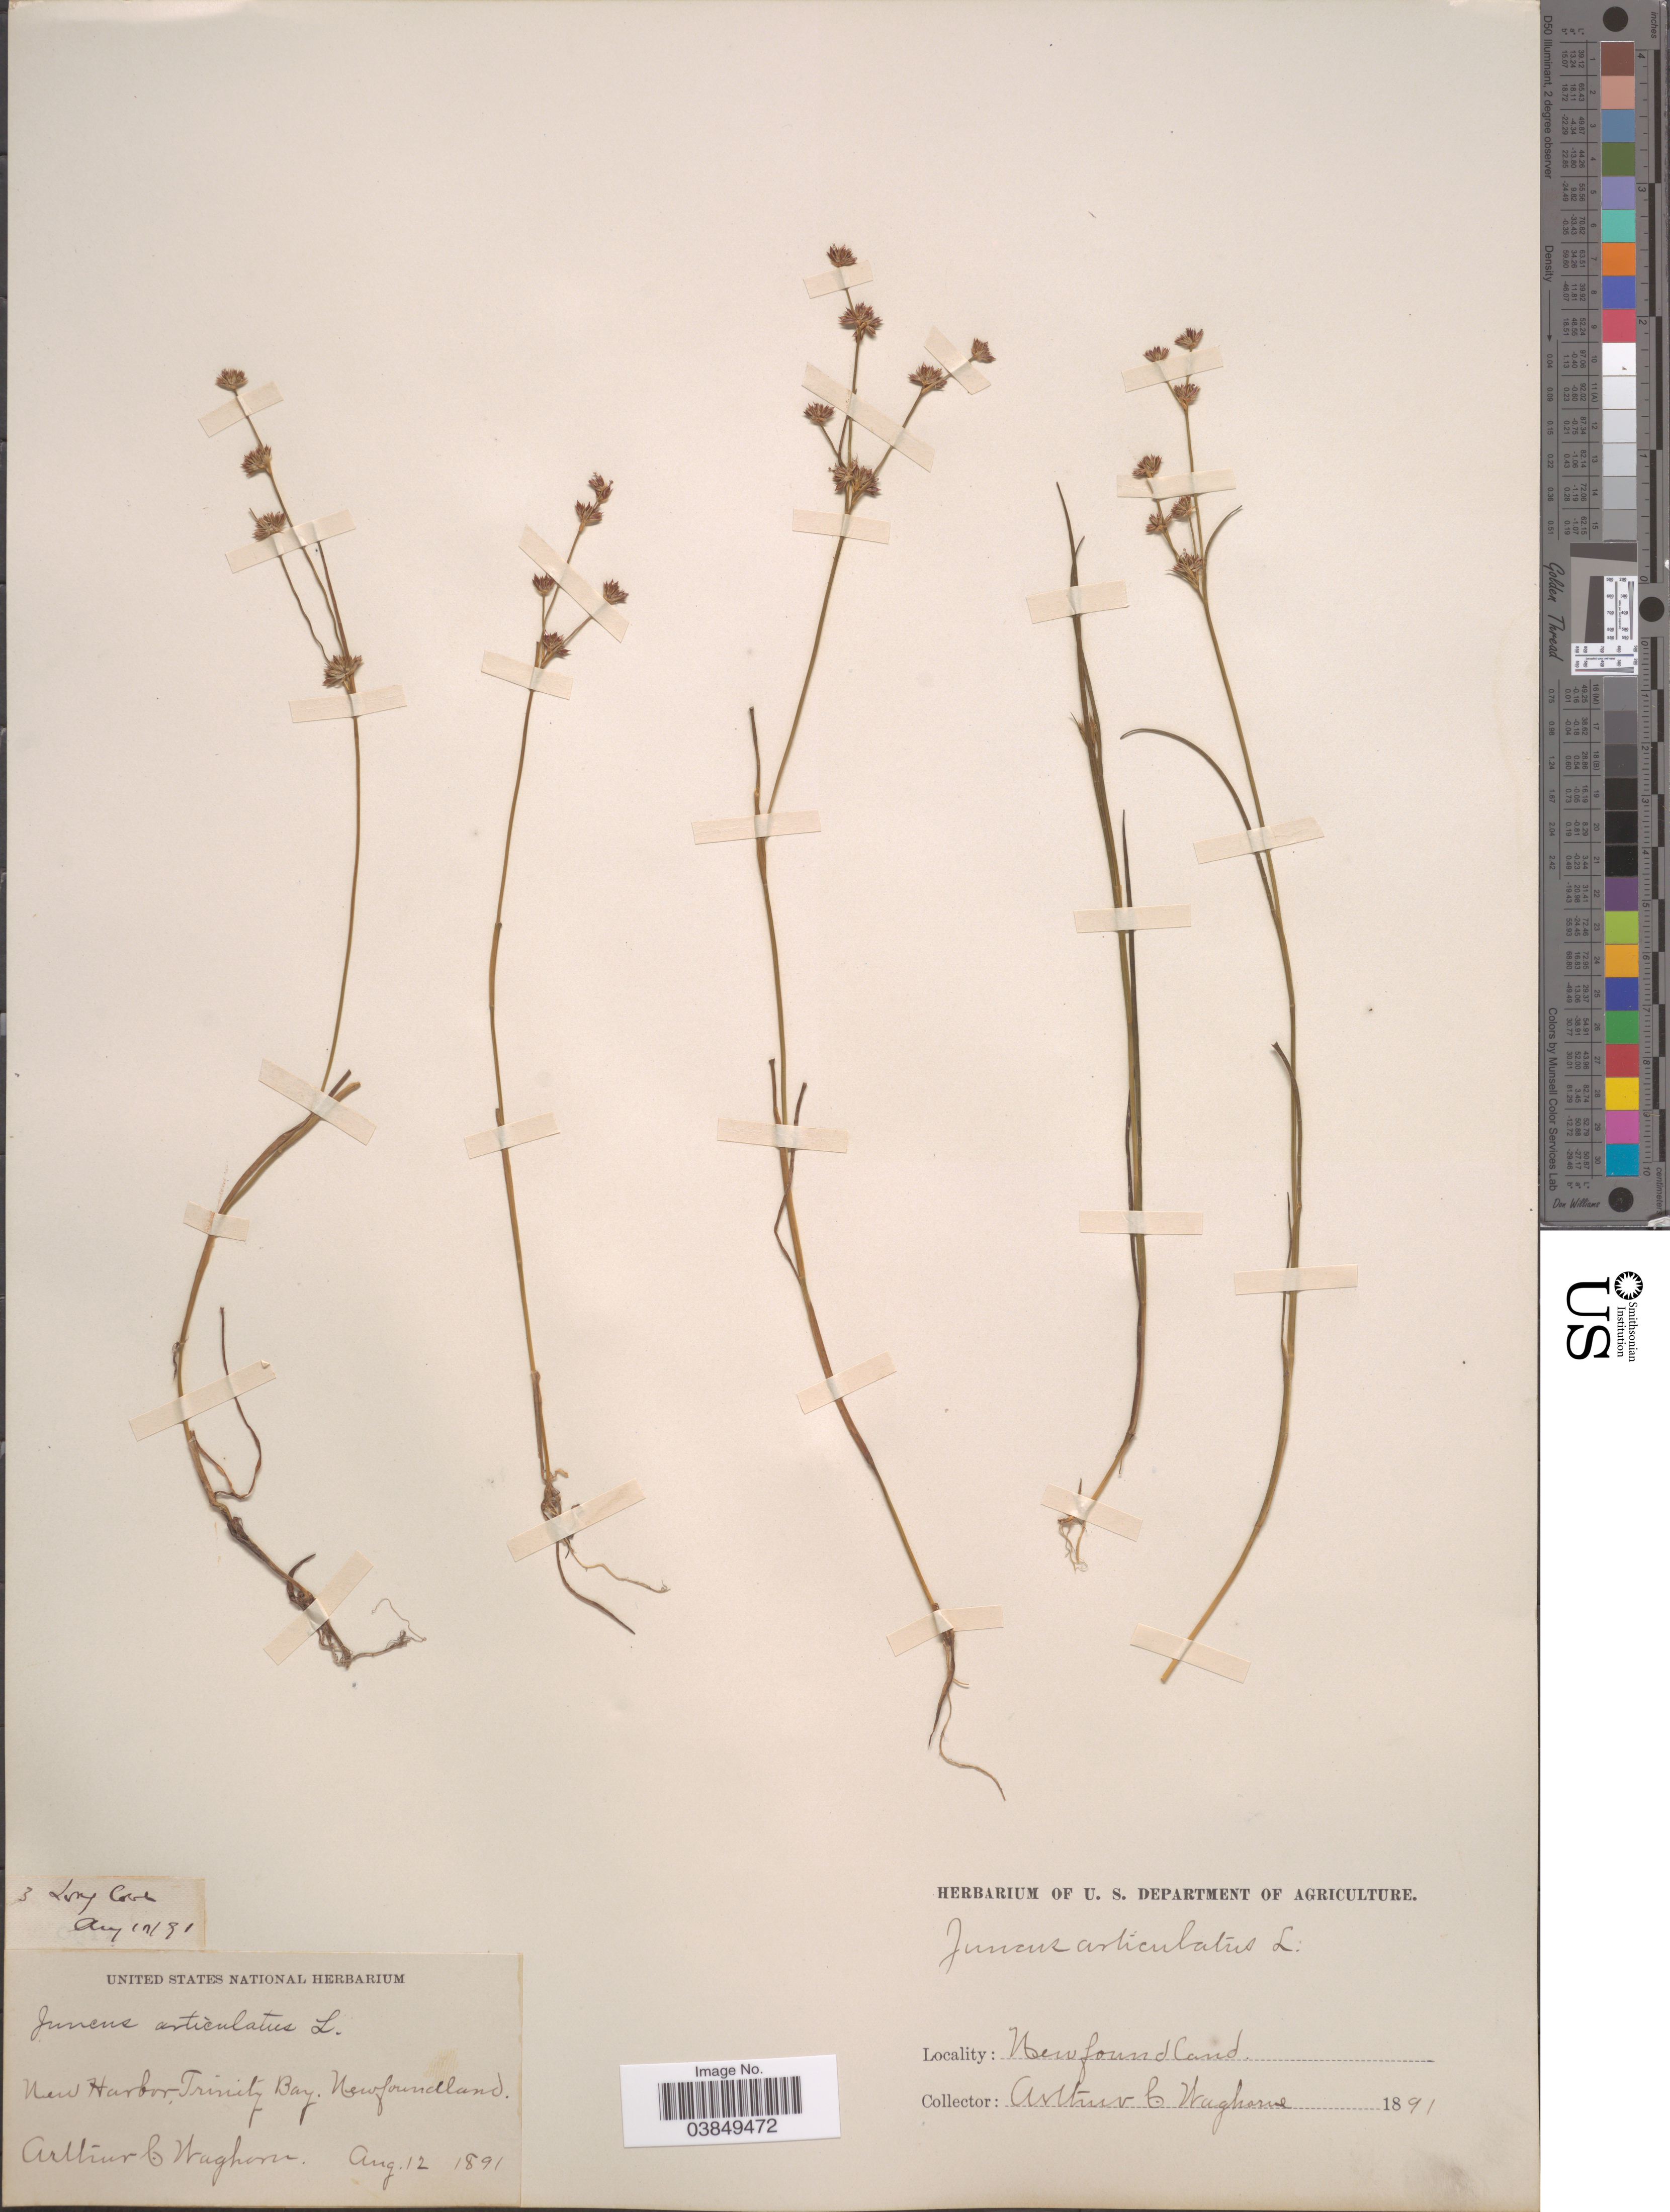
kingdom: Plantae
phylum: Tracheophyta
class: Liliopsida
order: Poales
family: Juncaceae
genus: Juncus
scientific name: Juncus articulatus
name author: L.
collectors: A. Waghorne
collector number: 3?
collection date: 1891-08-12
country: Canada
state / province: Newfoundland and Labrador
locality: Long Cove. New Harbor, Trinity Bay.